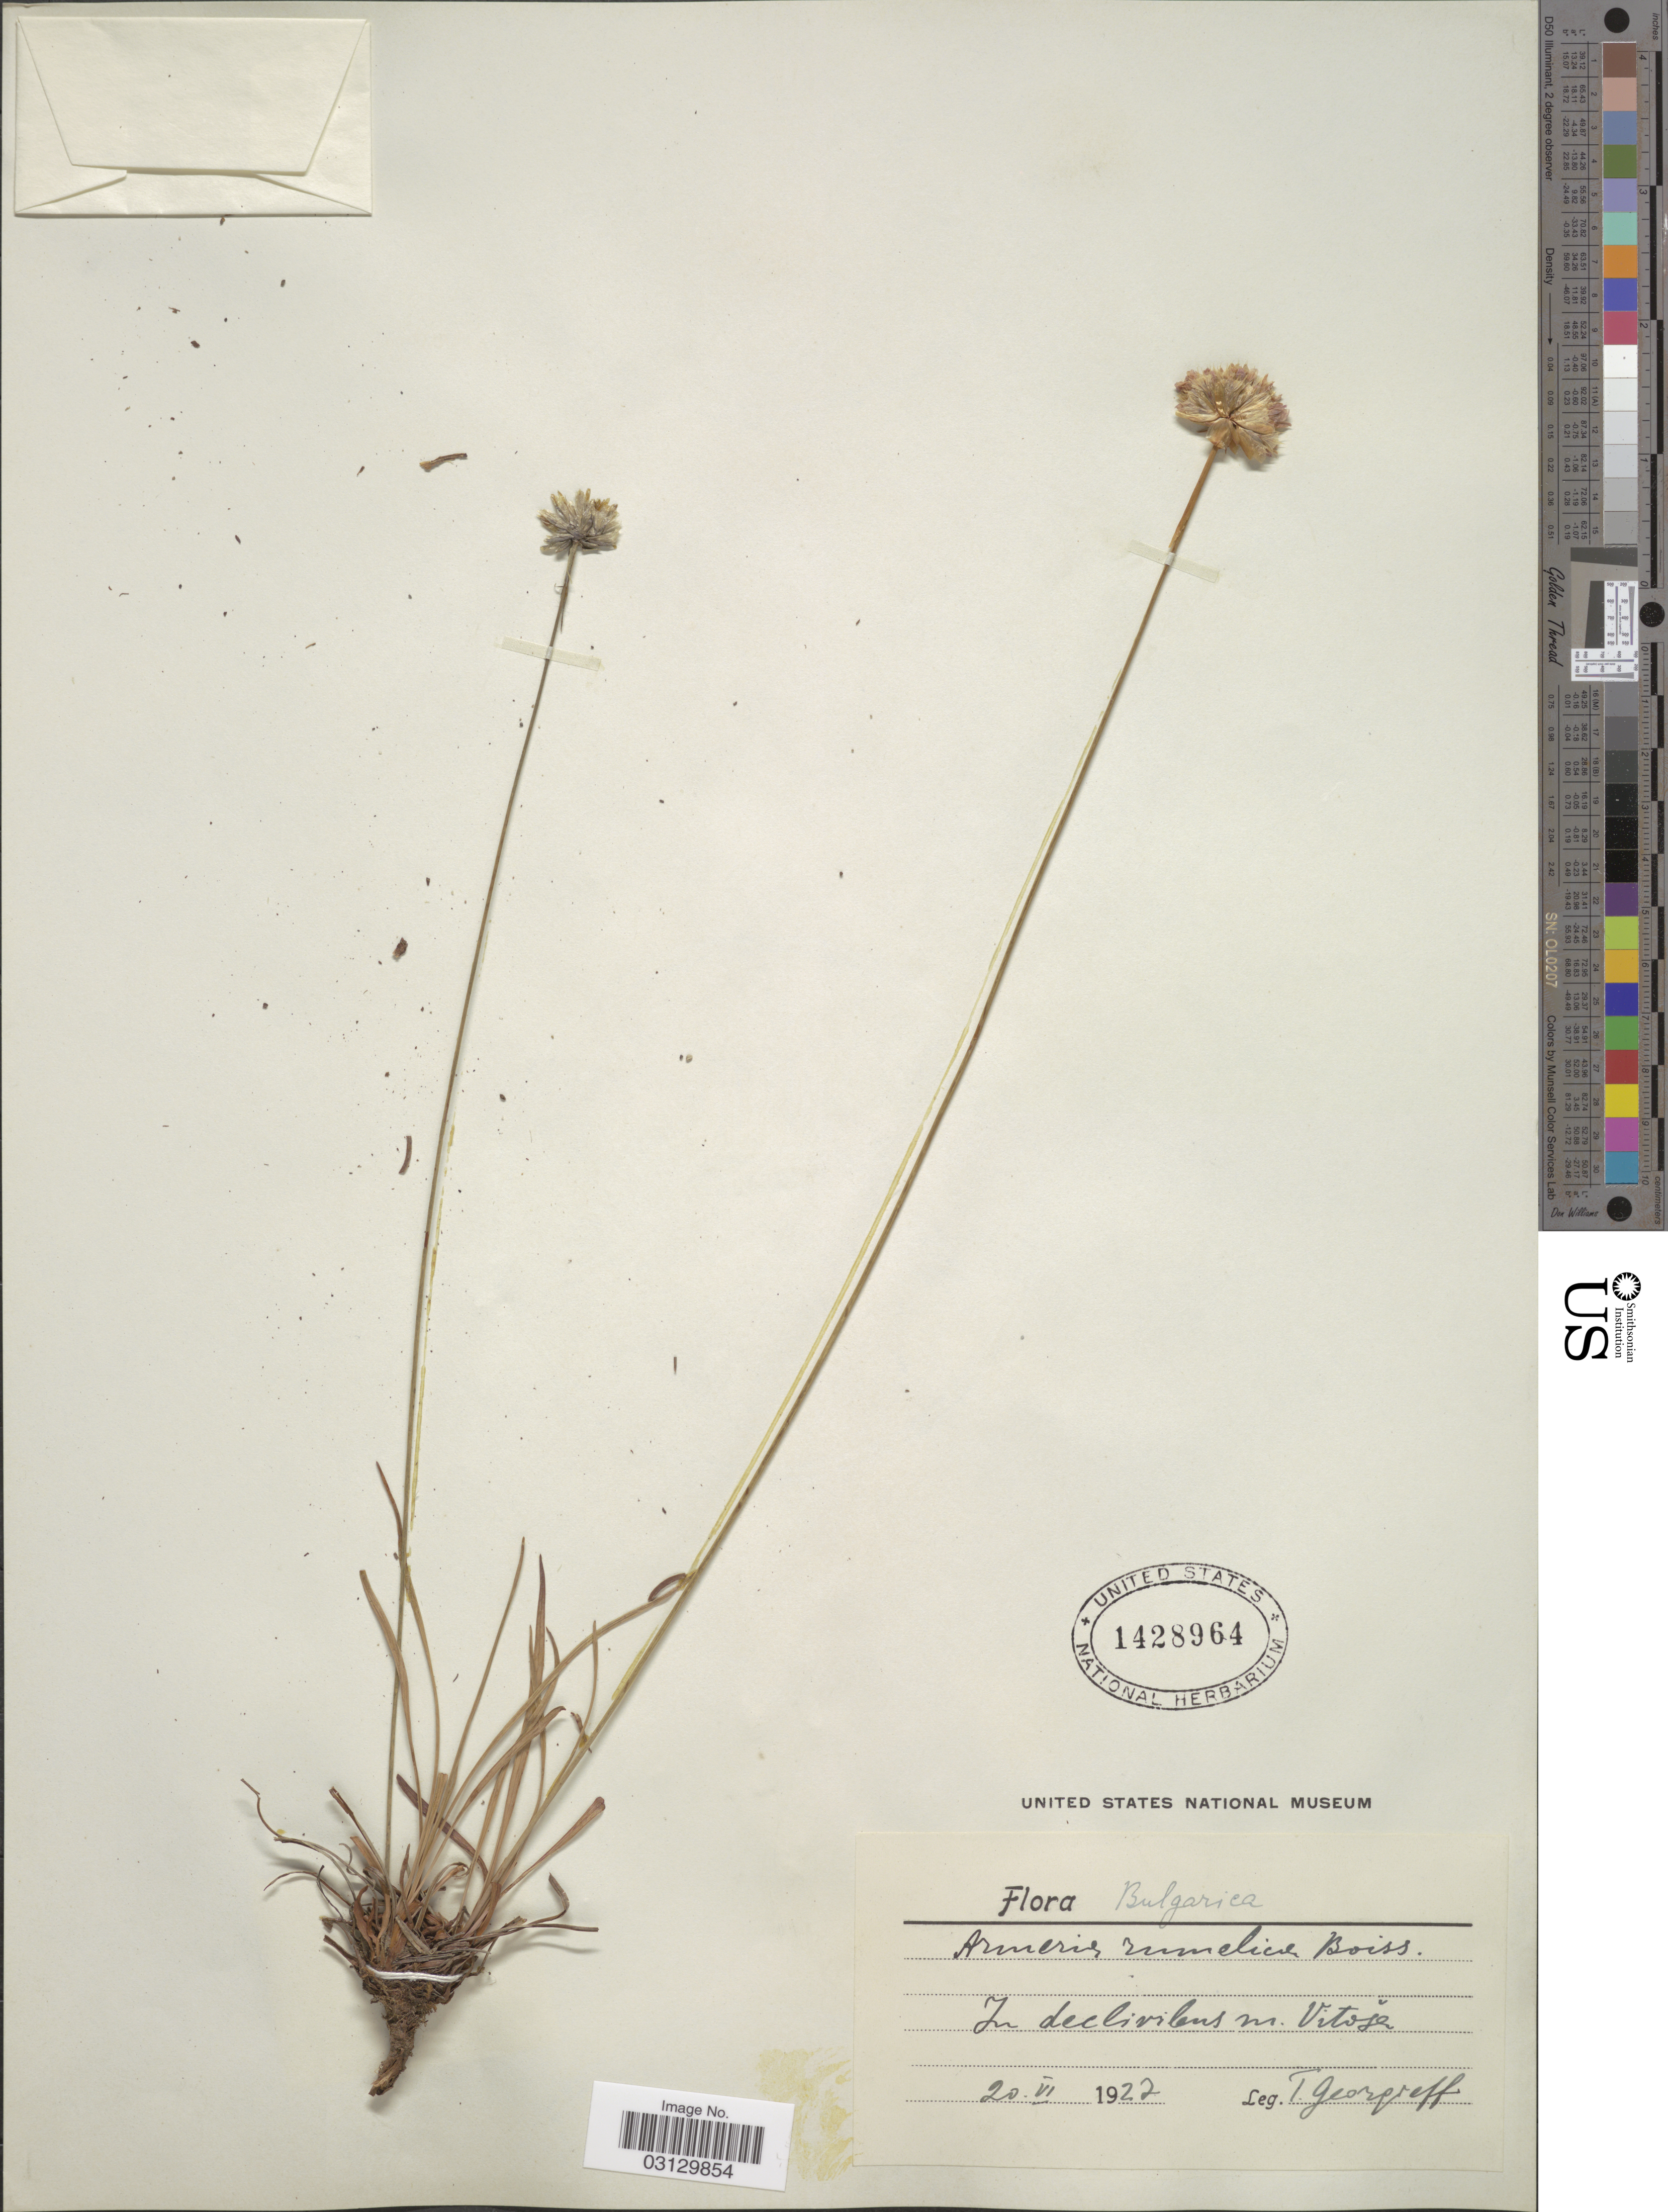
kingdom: Plantae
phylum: Tracheophyta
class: Magnoliopsida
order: Caryophyllales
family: Plumbaginaceae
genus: Armeria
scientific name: Armeria cariensis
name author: Boiss.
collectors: T. Georgieff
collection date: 1922-06-20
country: Bulgaria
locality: In declivibus nr. Vitosĕ.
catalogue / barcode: US 1428964